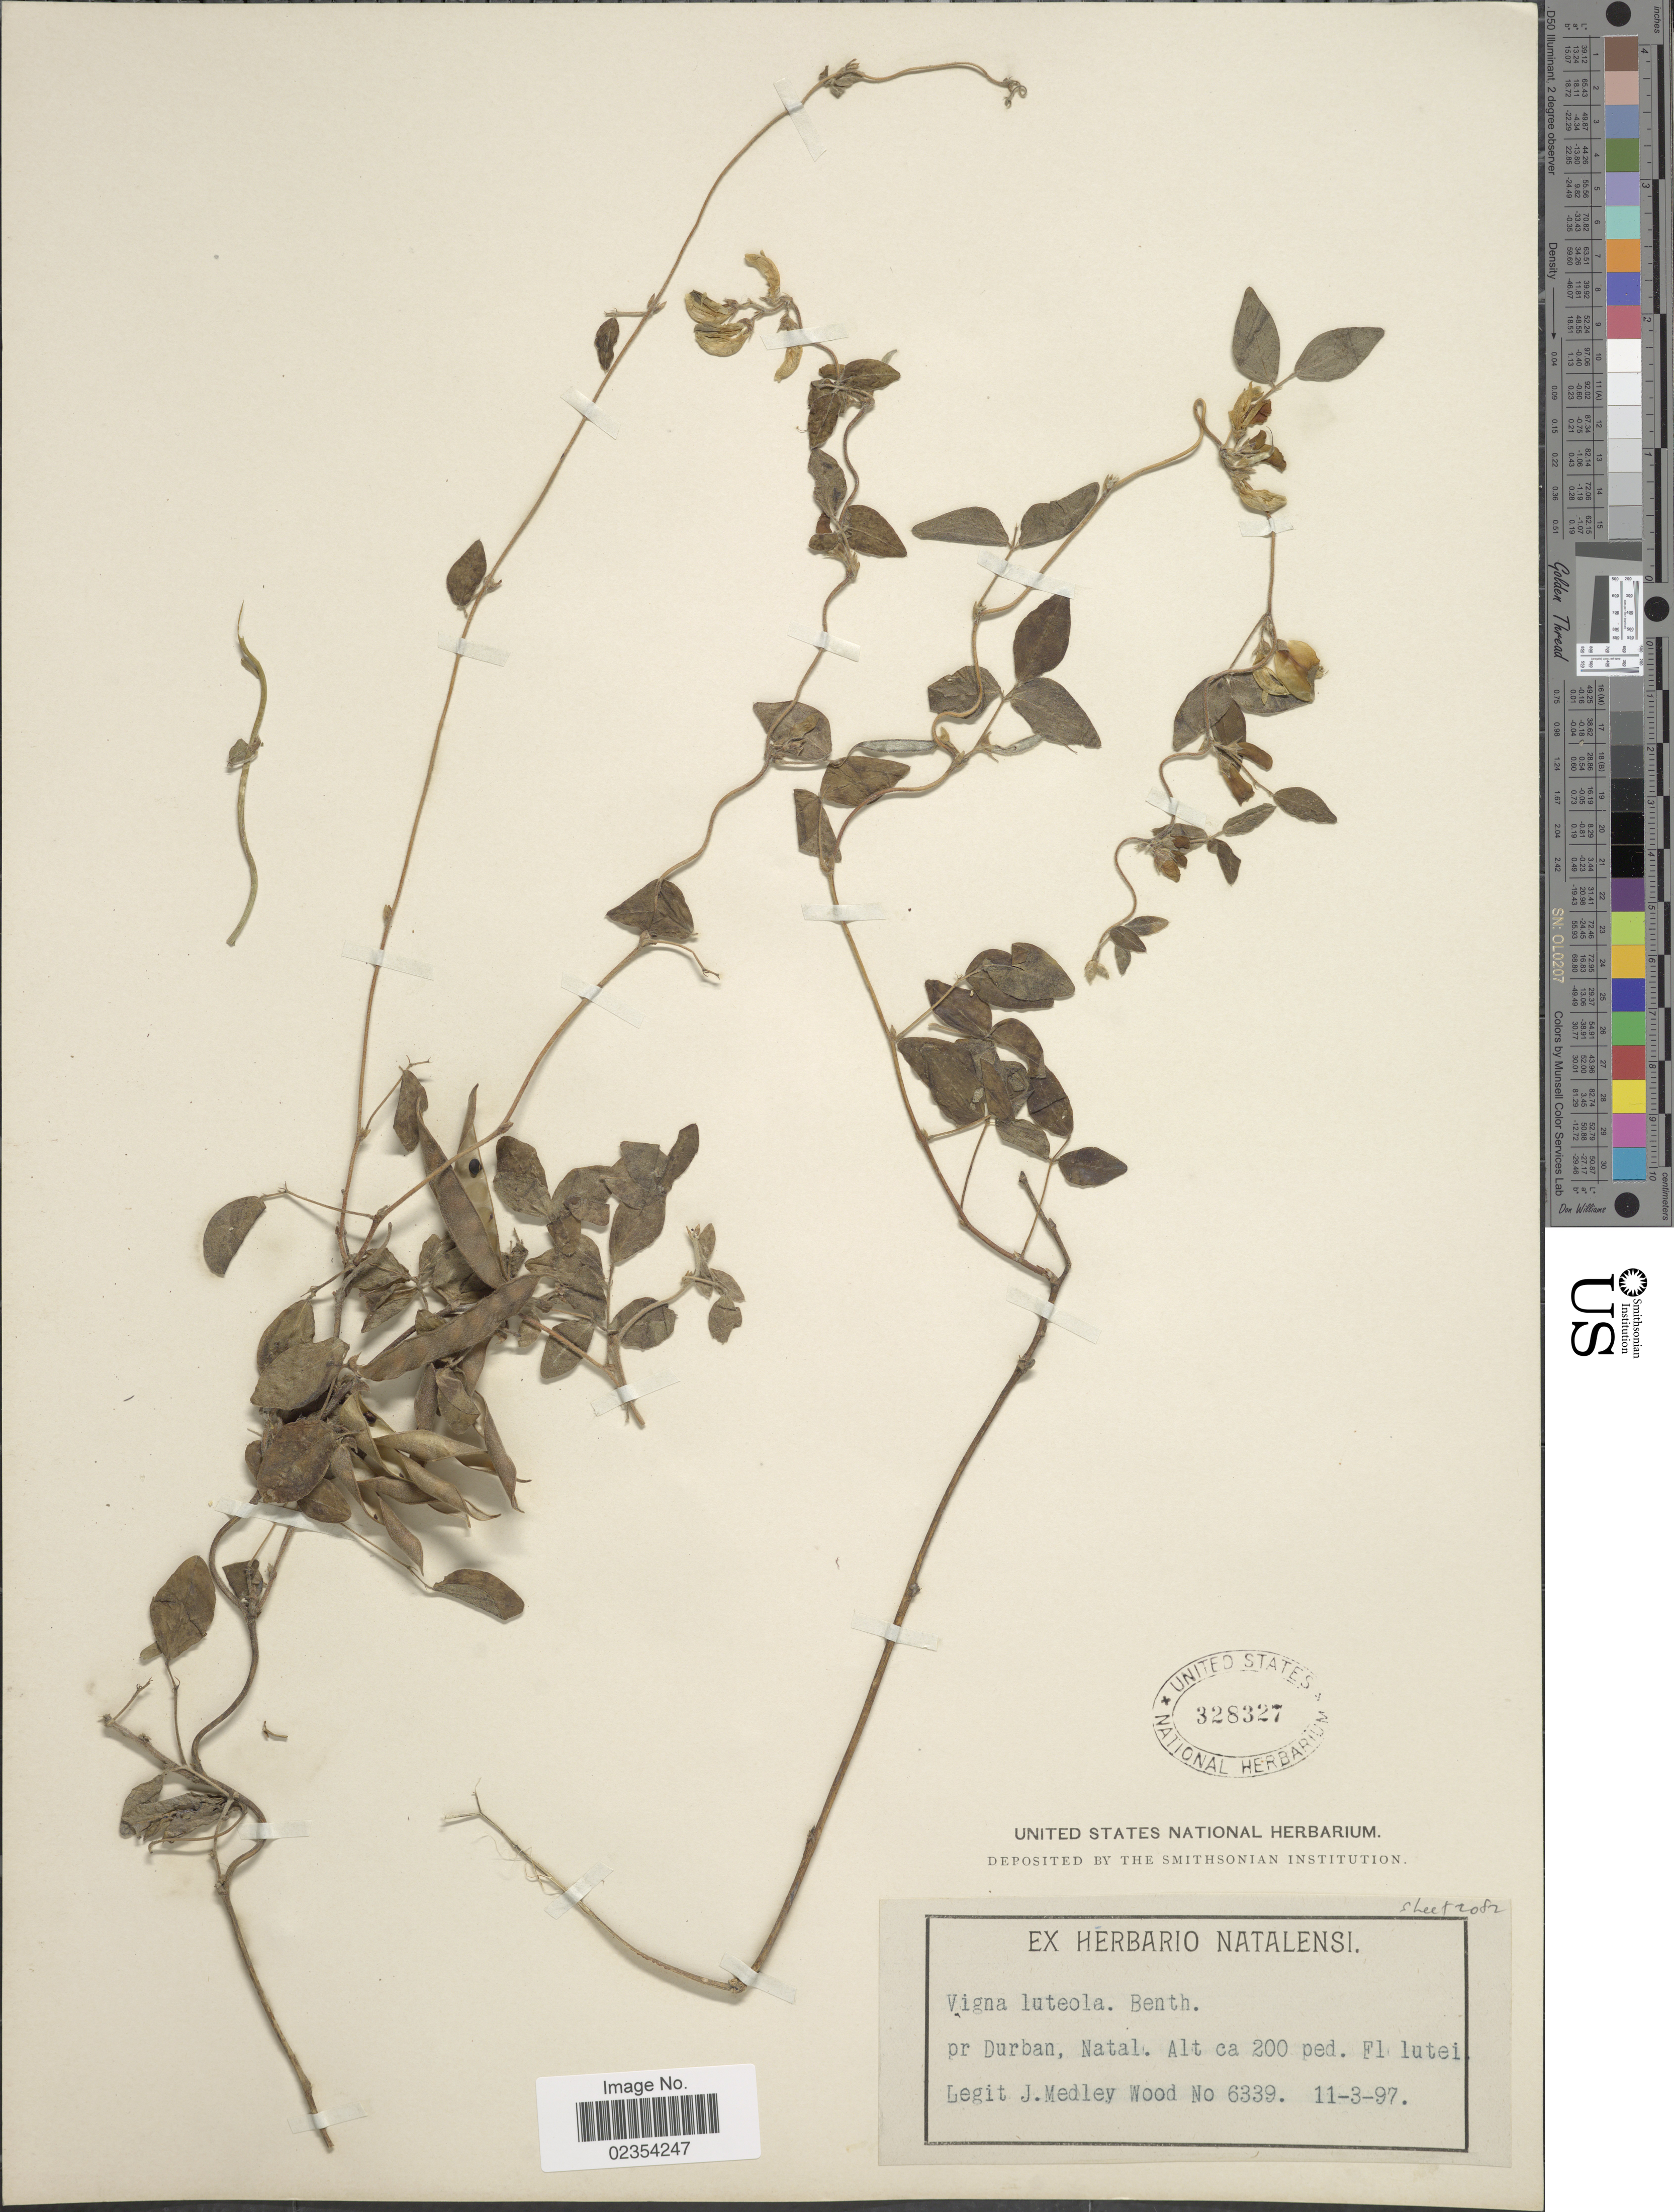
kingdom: Plantae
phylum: Tracheophyta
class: Magnoliopsida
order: Fabales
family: Fabaceae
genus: Vigna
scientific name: Vigna luteola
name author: (Jacq.) Benth.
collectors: J. Medley Wood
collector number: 6339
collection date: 1897-03-11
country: South Africa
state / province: KwaZulu-Natal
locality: Pr Durban, Natal.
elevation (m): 61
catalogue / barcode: US 328327